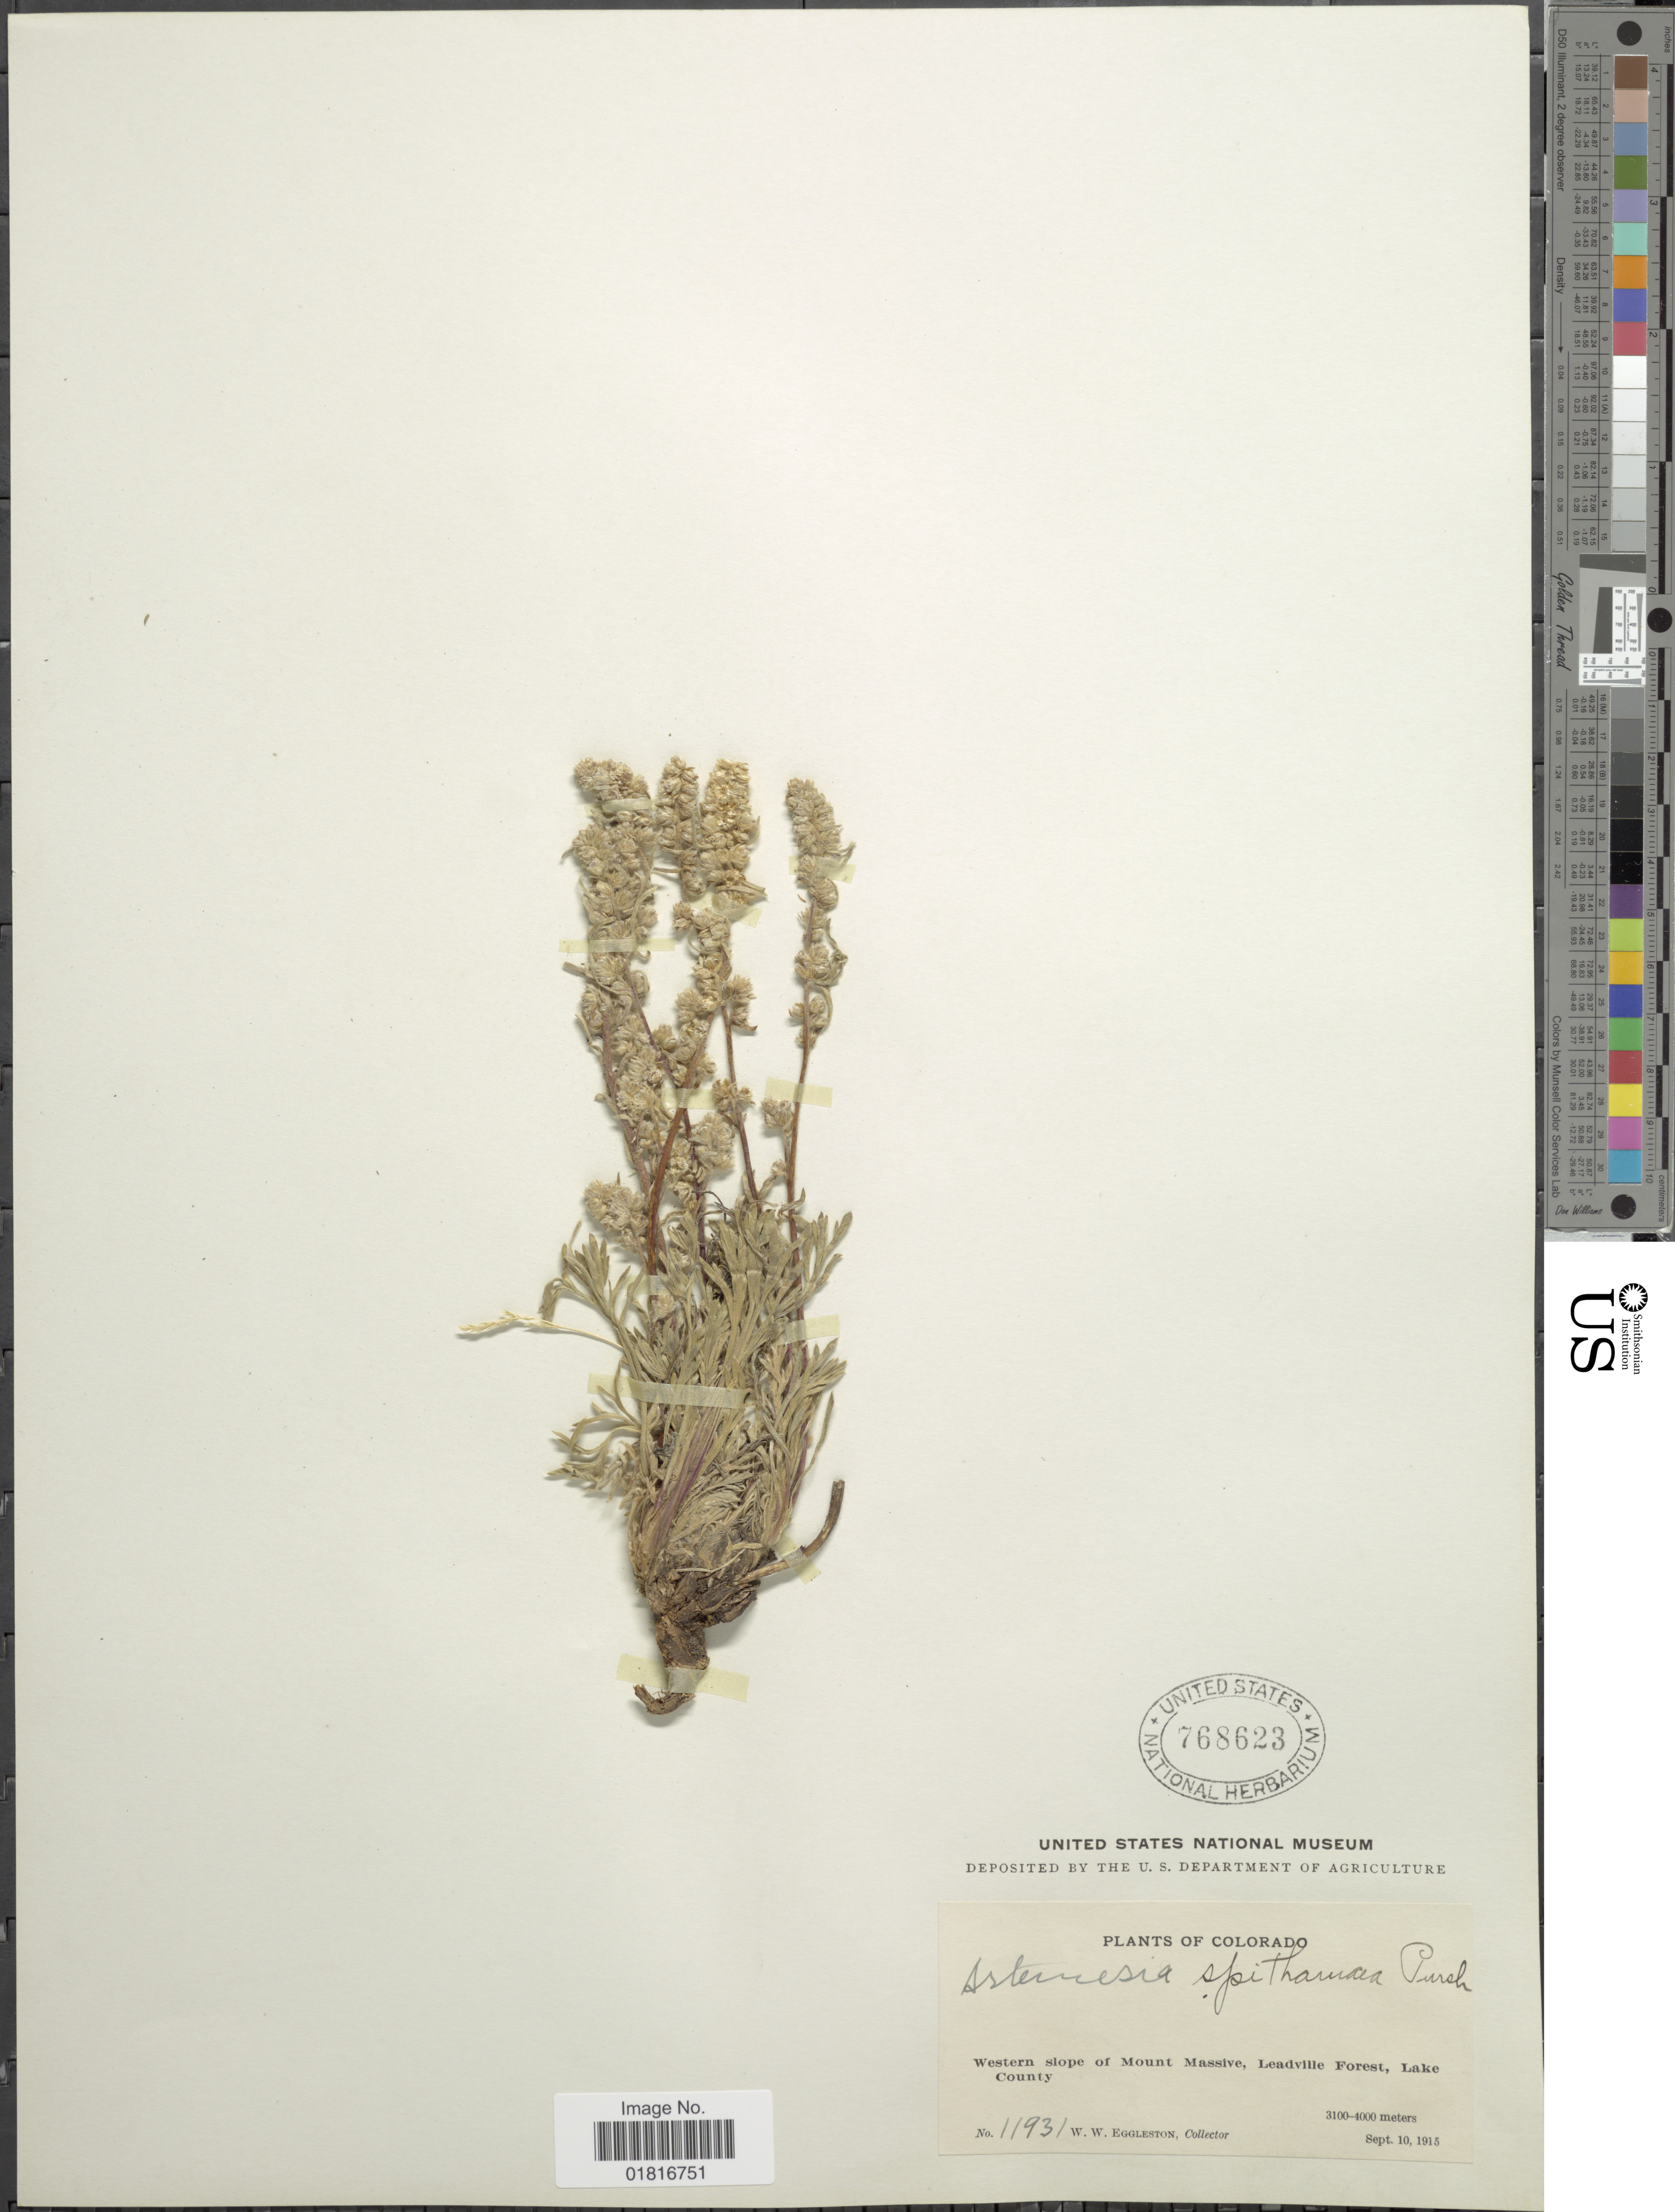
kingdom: Plantae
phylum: Tracheophyta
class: Magnoliopsida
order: Asterales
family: Asteraceae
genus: Artemisia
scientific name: Artemisia spithamaea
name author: Pursh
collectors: W. W. Eggleston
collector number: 11931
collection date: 1915-09-10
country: United States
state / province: Colorado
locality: Western slope of Mount Massive, Leadville Forest, Lake County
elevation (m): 3100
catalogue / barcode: US 768623